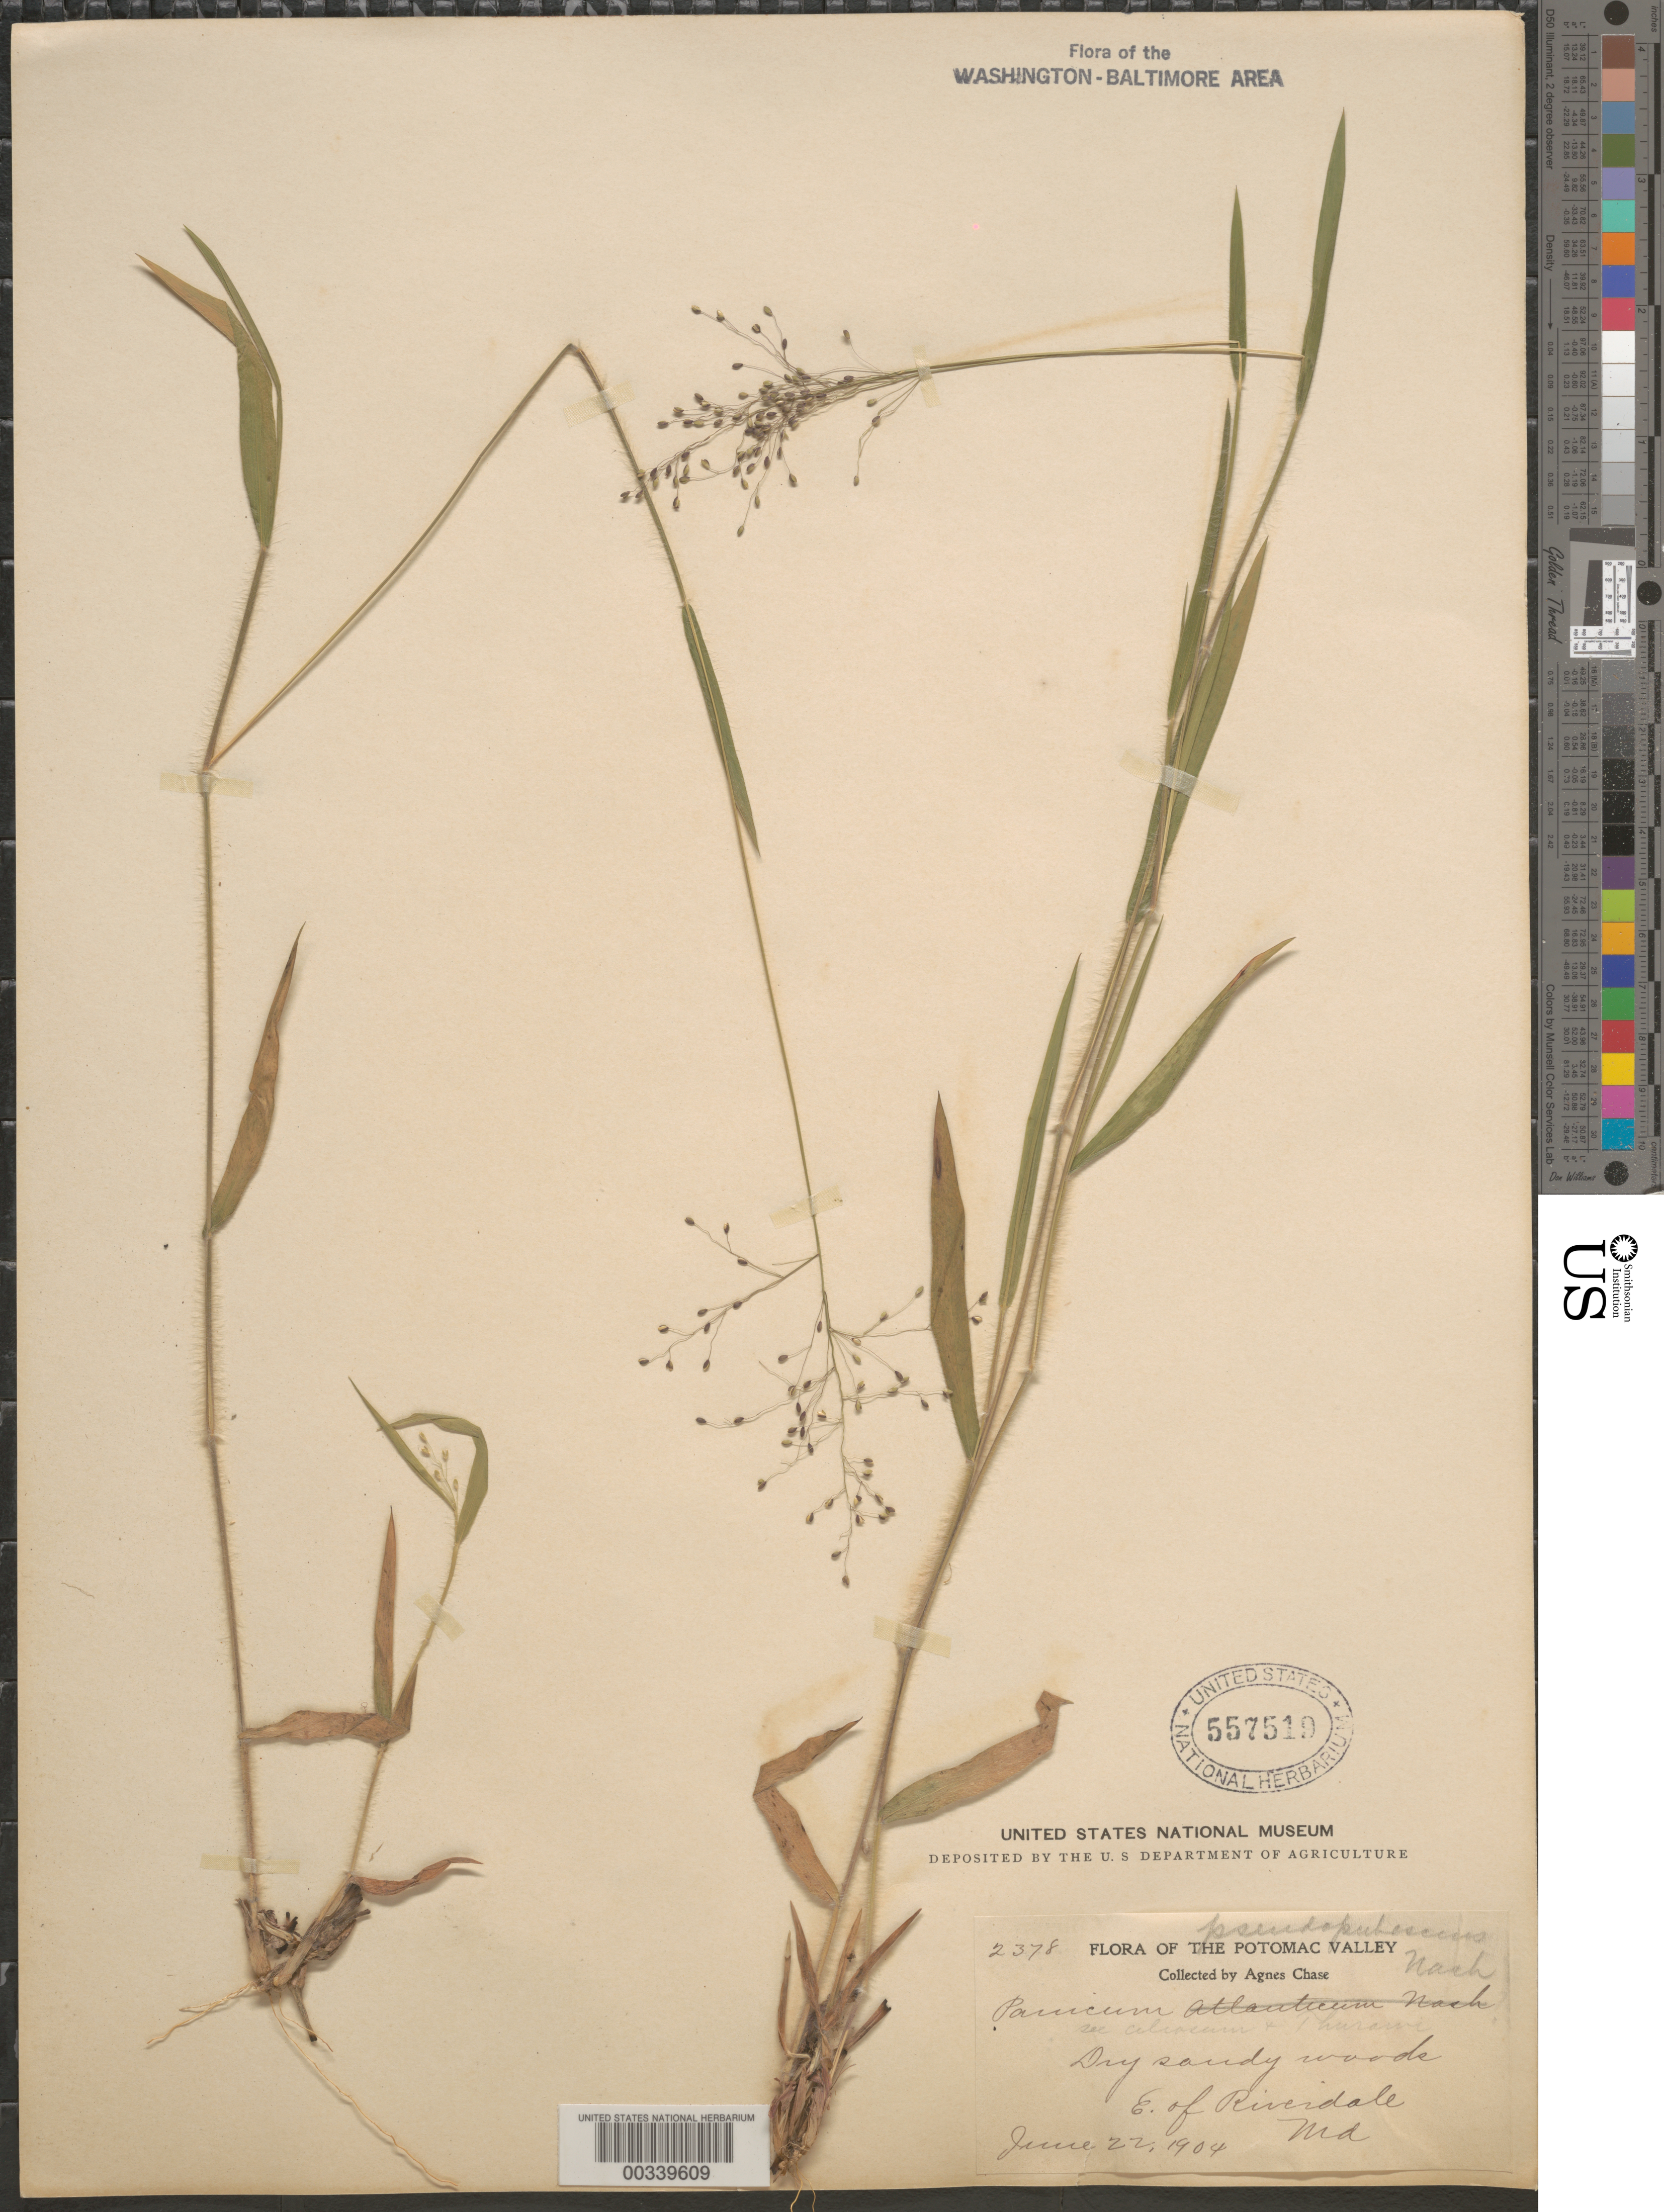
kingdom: Plantae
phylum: Tracheophyta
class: Liliopsida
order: Poales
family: Poaceae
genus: Dichanthelium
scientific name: Dichanthelium ovale subsp. villosissimum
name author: (Nash) Freckmann & Lelong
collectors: A. Chase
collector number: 2378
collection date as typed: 22 Jun 1904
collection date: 1904-06-22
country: United States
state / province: Maryland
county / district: Prince George's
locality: E of Riverdale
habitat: Dry sandy woods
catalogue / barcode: US 557519